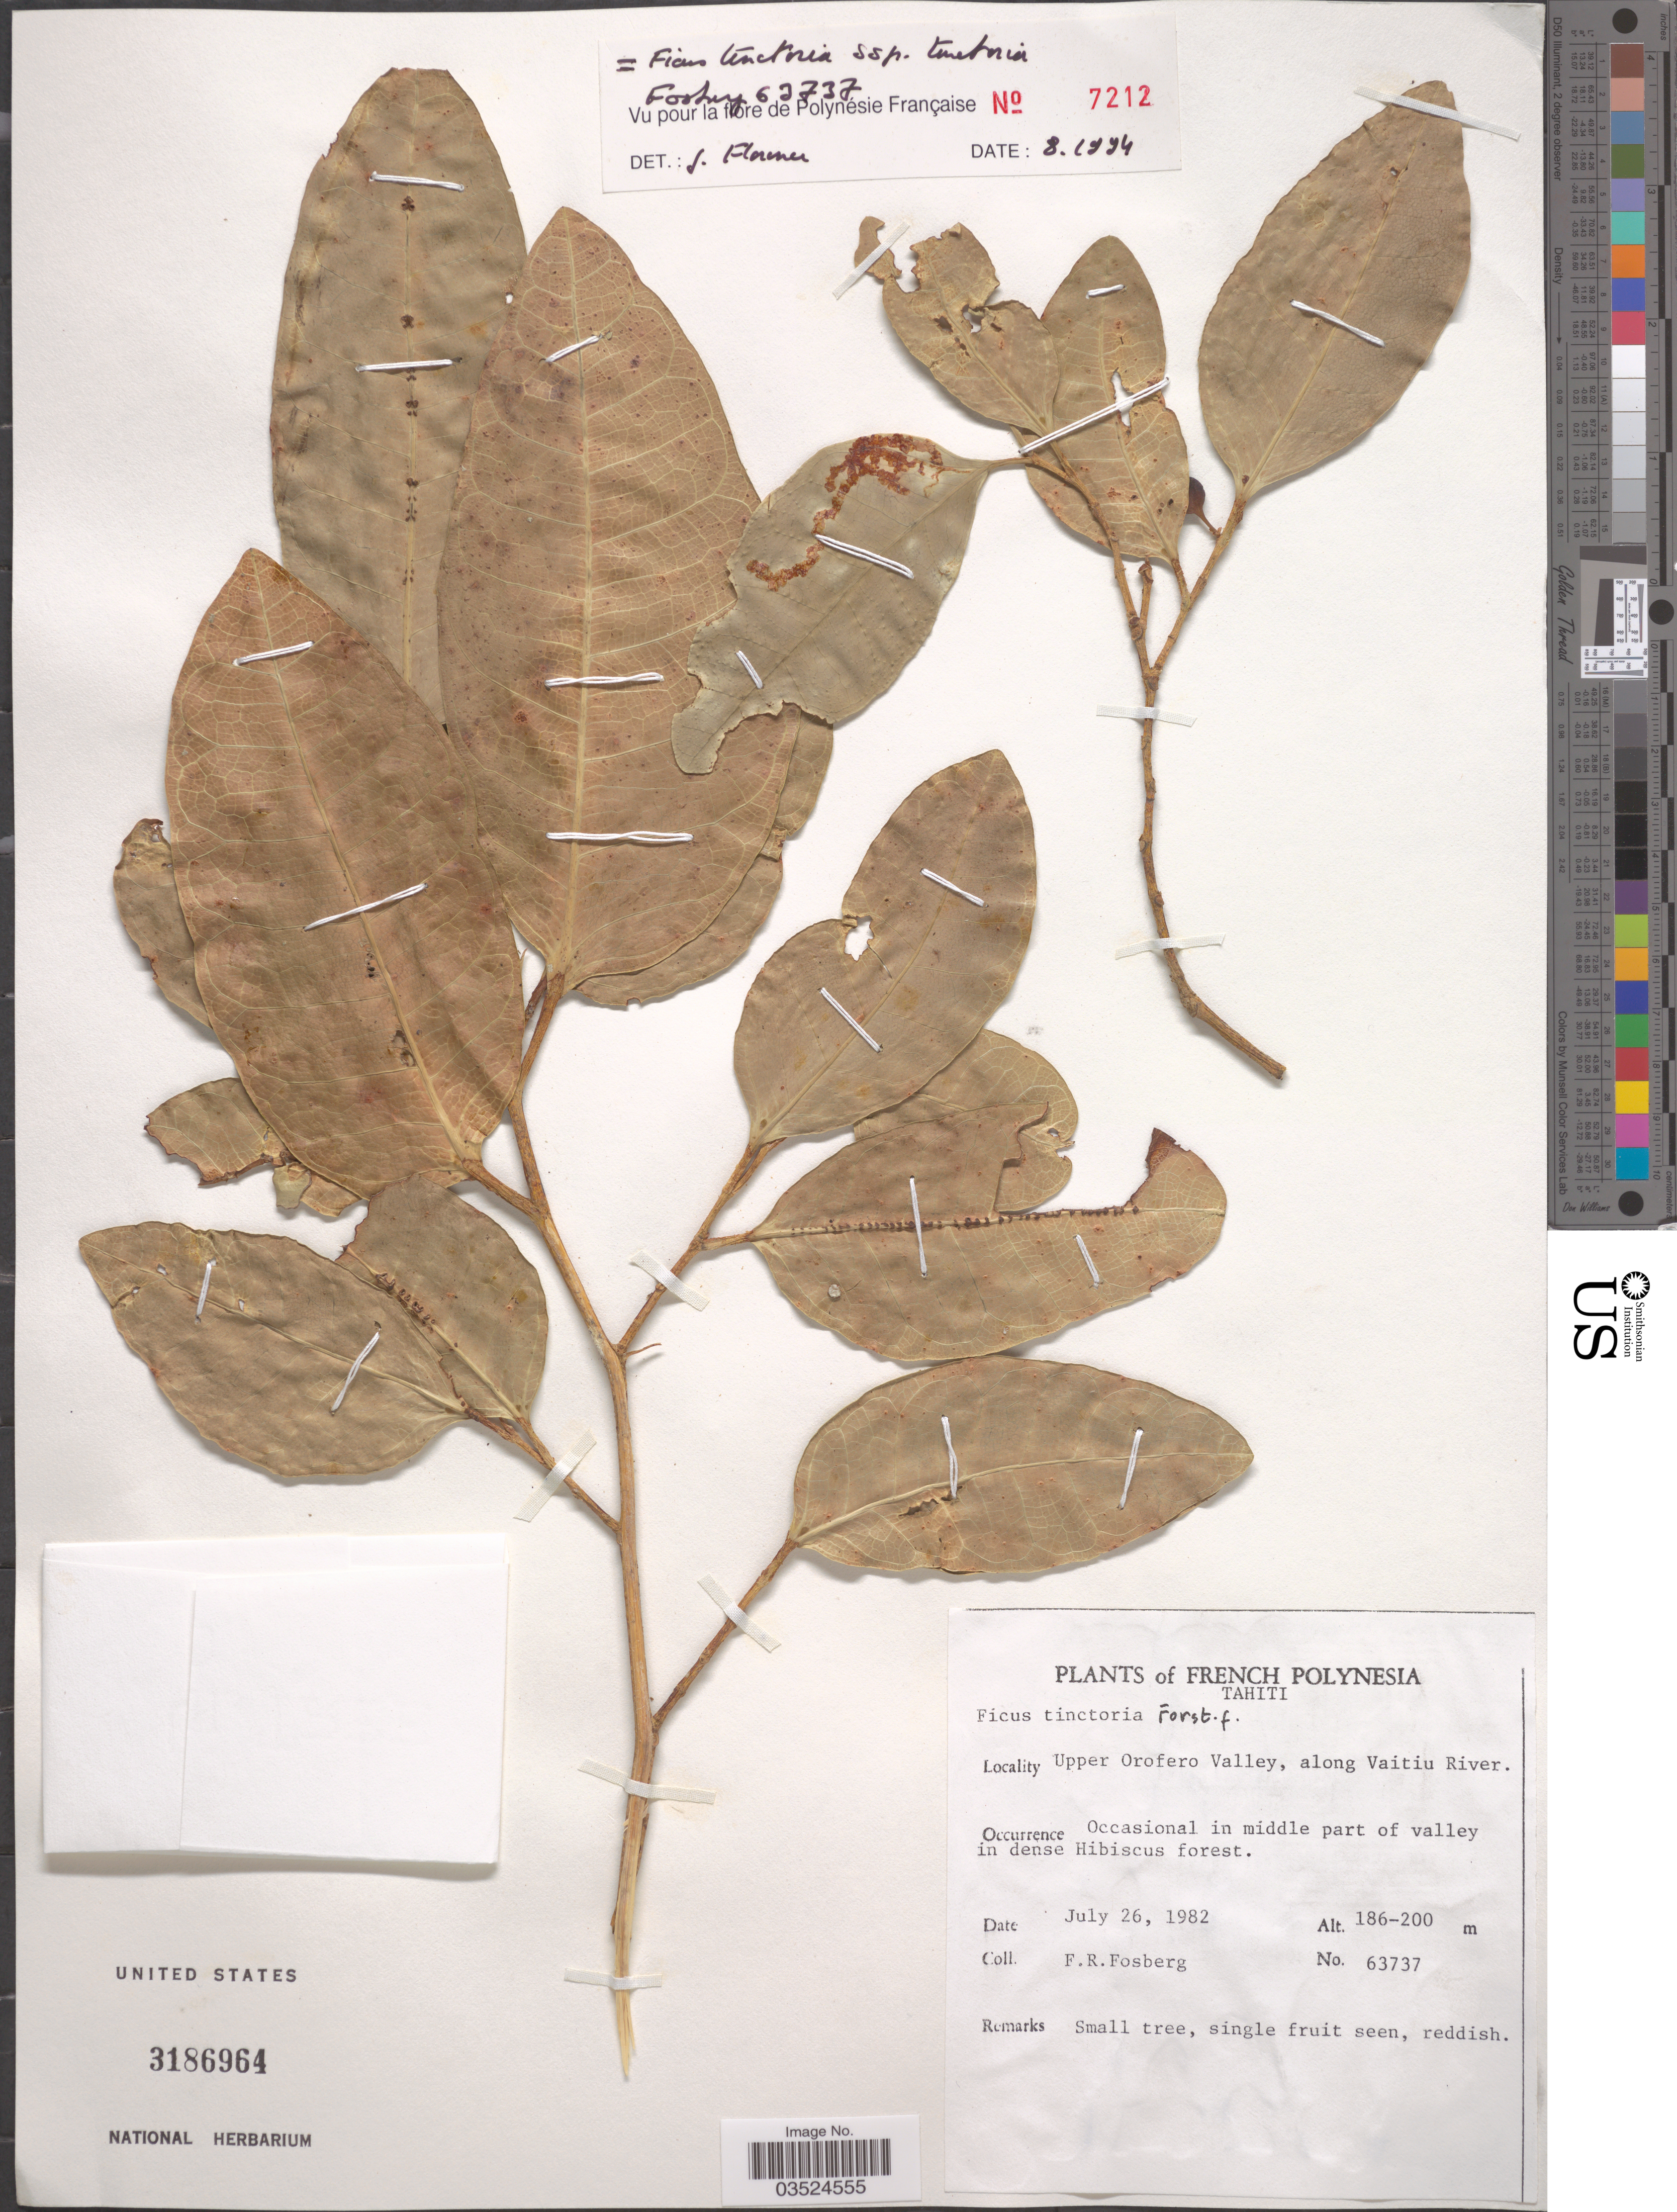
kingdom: Plantae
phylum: Tracheophyta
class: Magnoliopsida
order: Rosales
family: Moraceae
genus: Ficus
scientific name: Ficus tinctoria subsp. tinctoria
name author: G. Forst.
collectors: F. R. Fosberg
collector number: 63737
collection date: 1982-07-26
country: French Polynesia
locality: Tahiti. Upper Orofero Valley, along Vaitiu River.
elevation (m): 186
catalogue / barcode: US 3186964